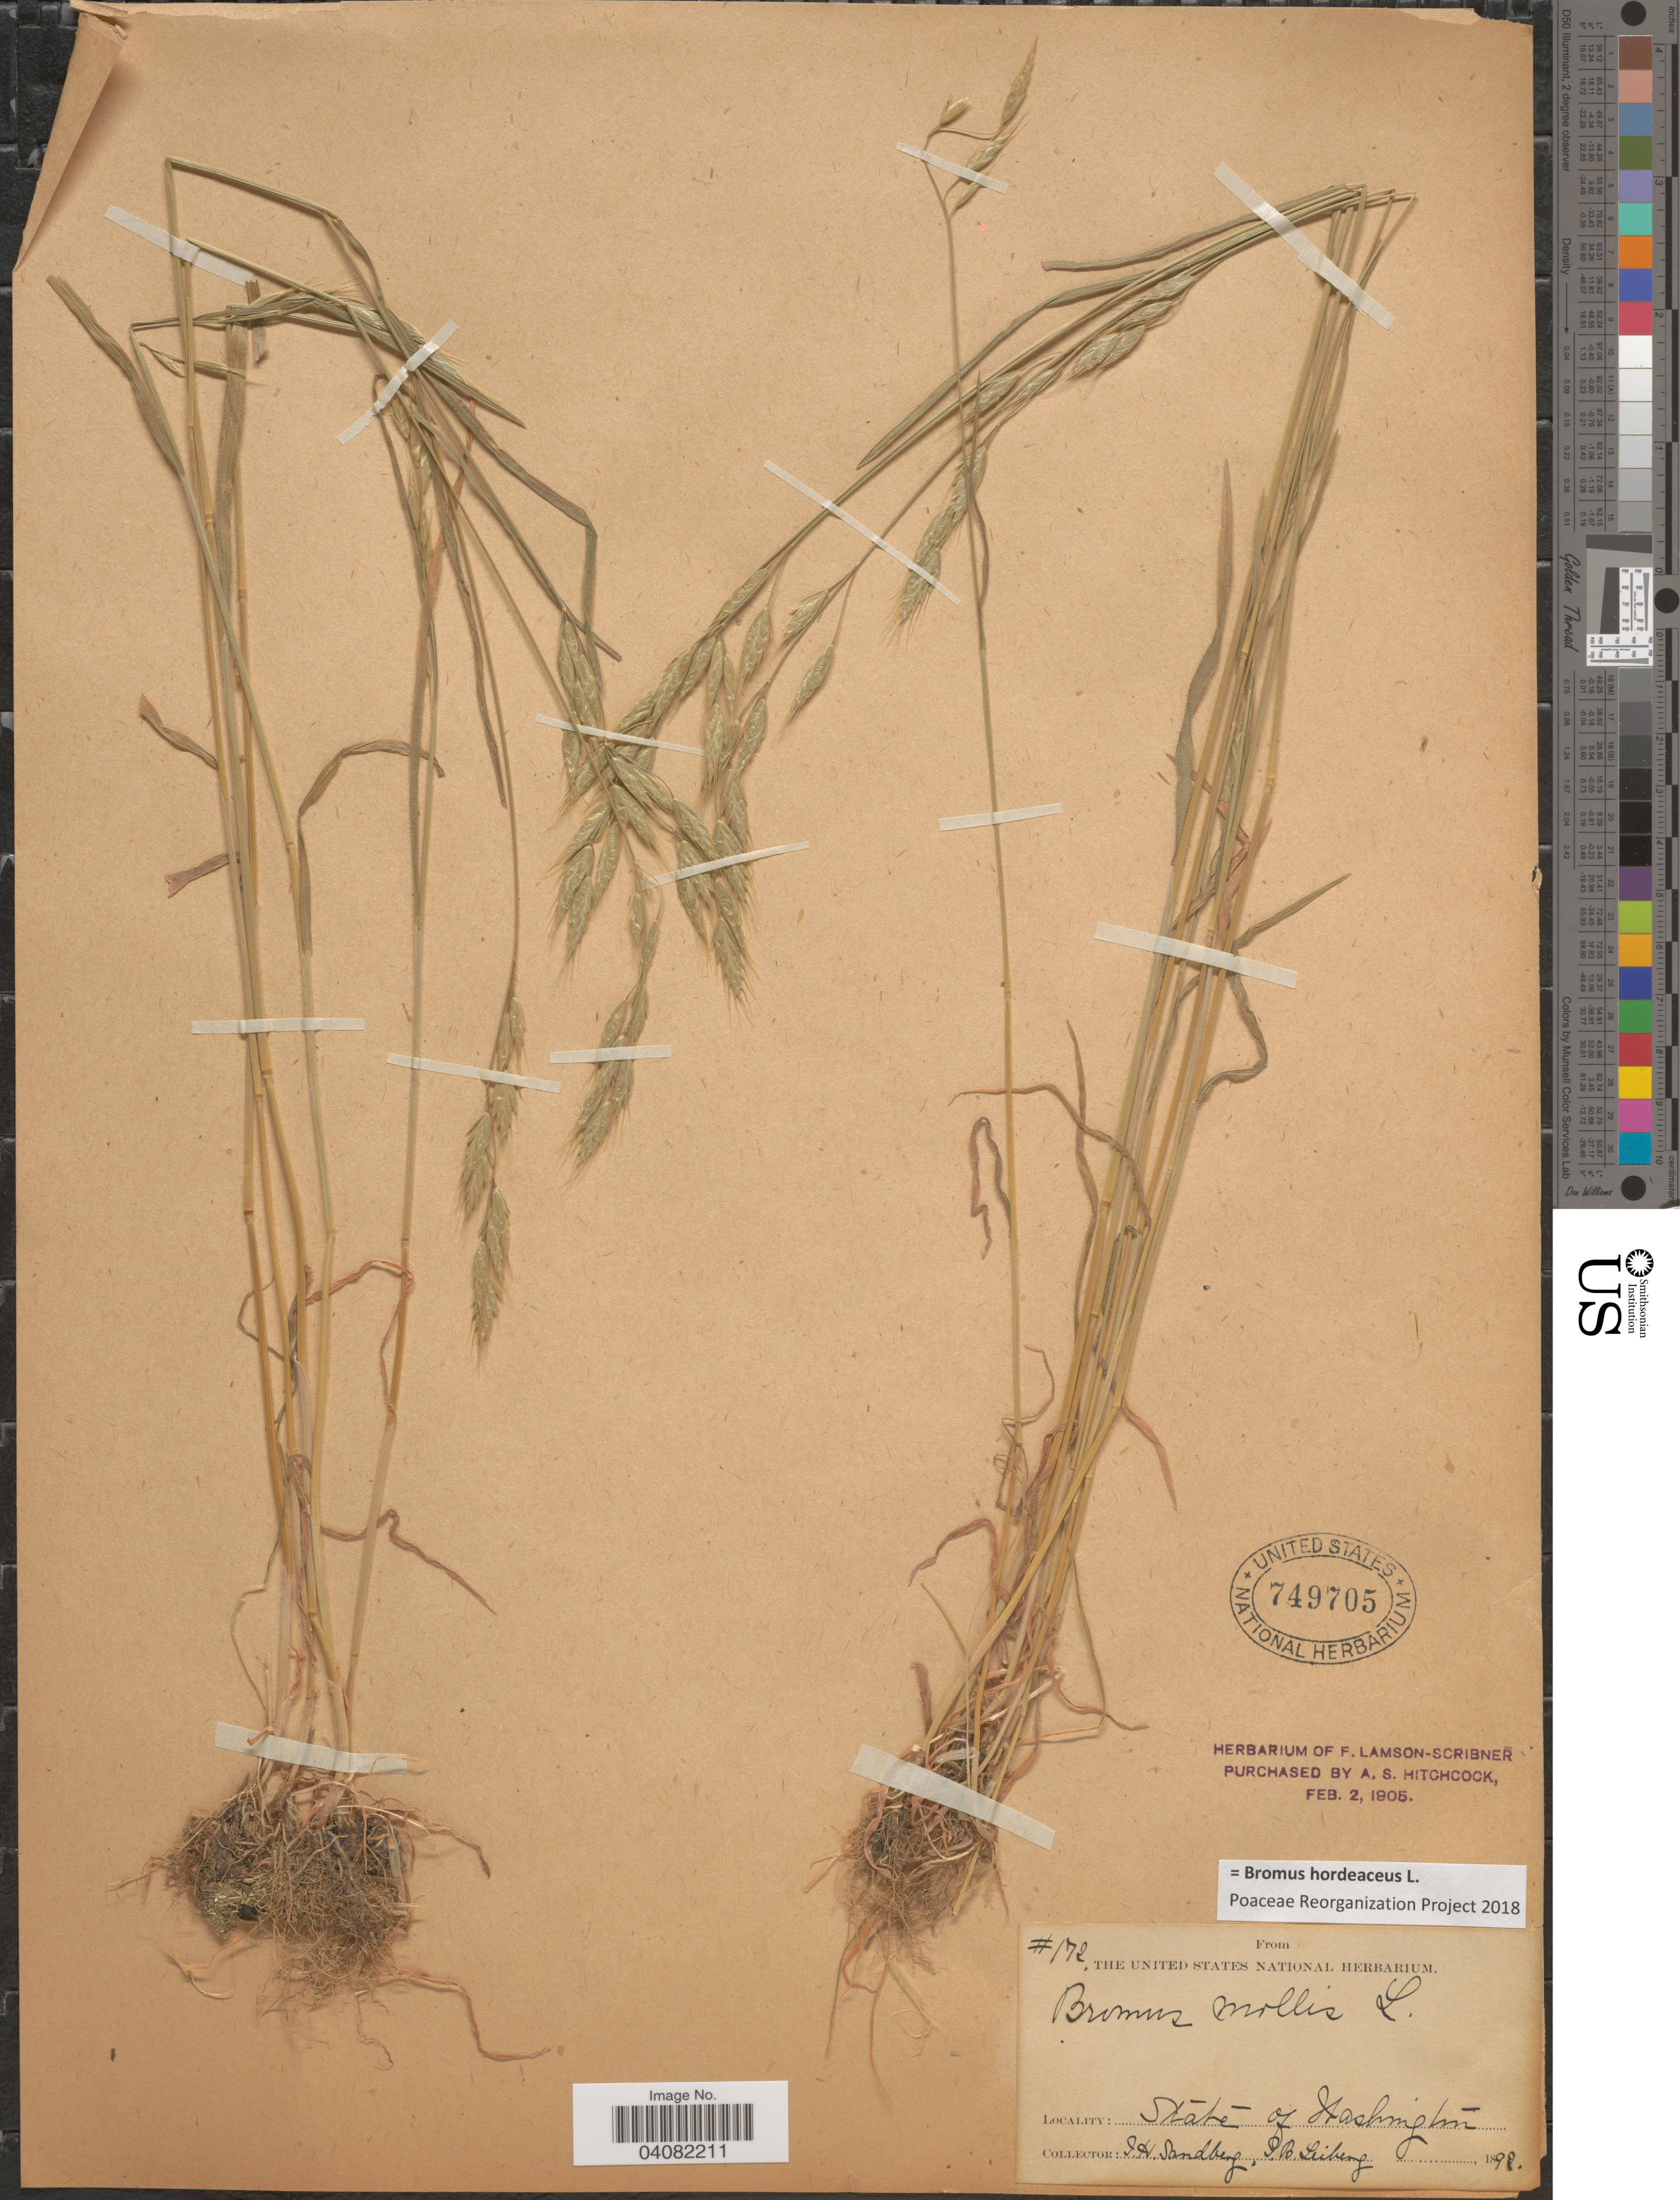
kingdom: Plantae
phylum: Tracheophyta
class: Liliopsida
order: Poales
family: Poaceae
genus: Bromus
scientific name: Bromus hordeaceus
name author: L.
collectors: J. H. Sandberg & J. B. Leiberg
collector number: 172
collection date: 1892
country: United States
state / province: Washington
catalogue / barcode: US 749705